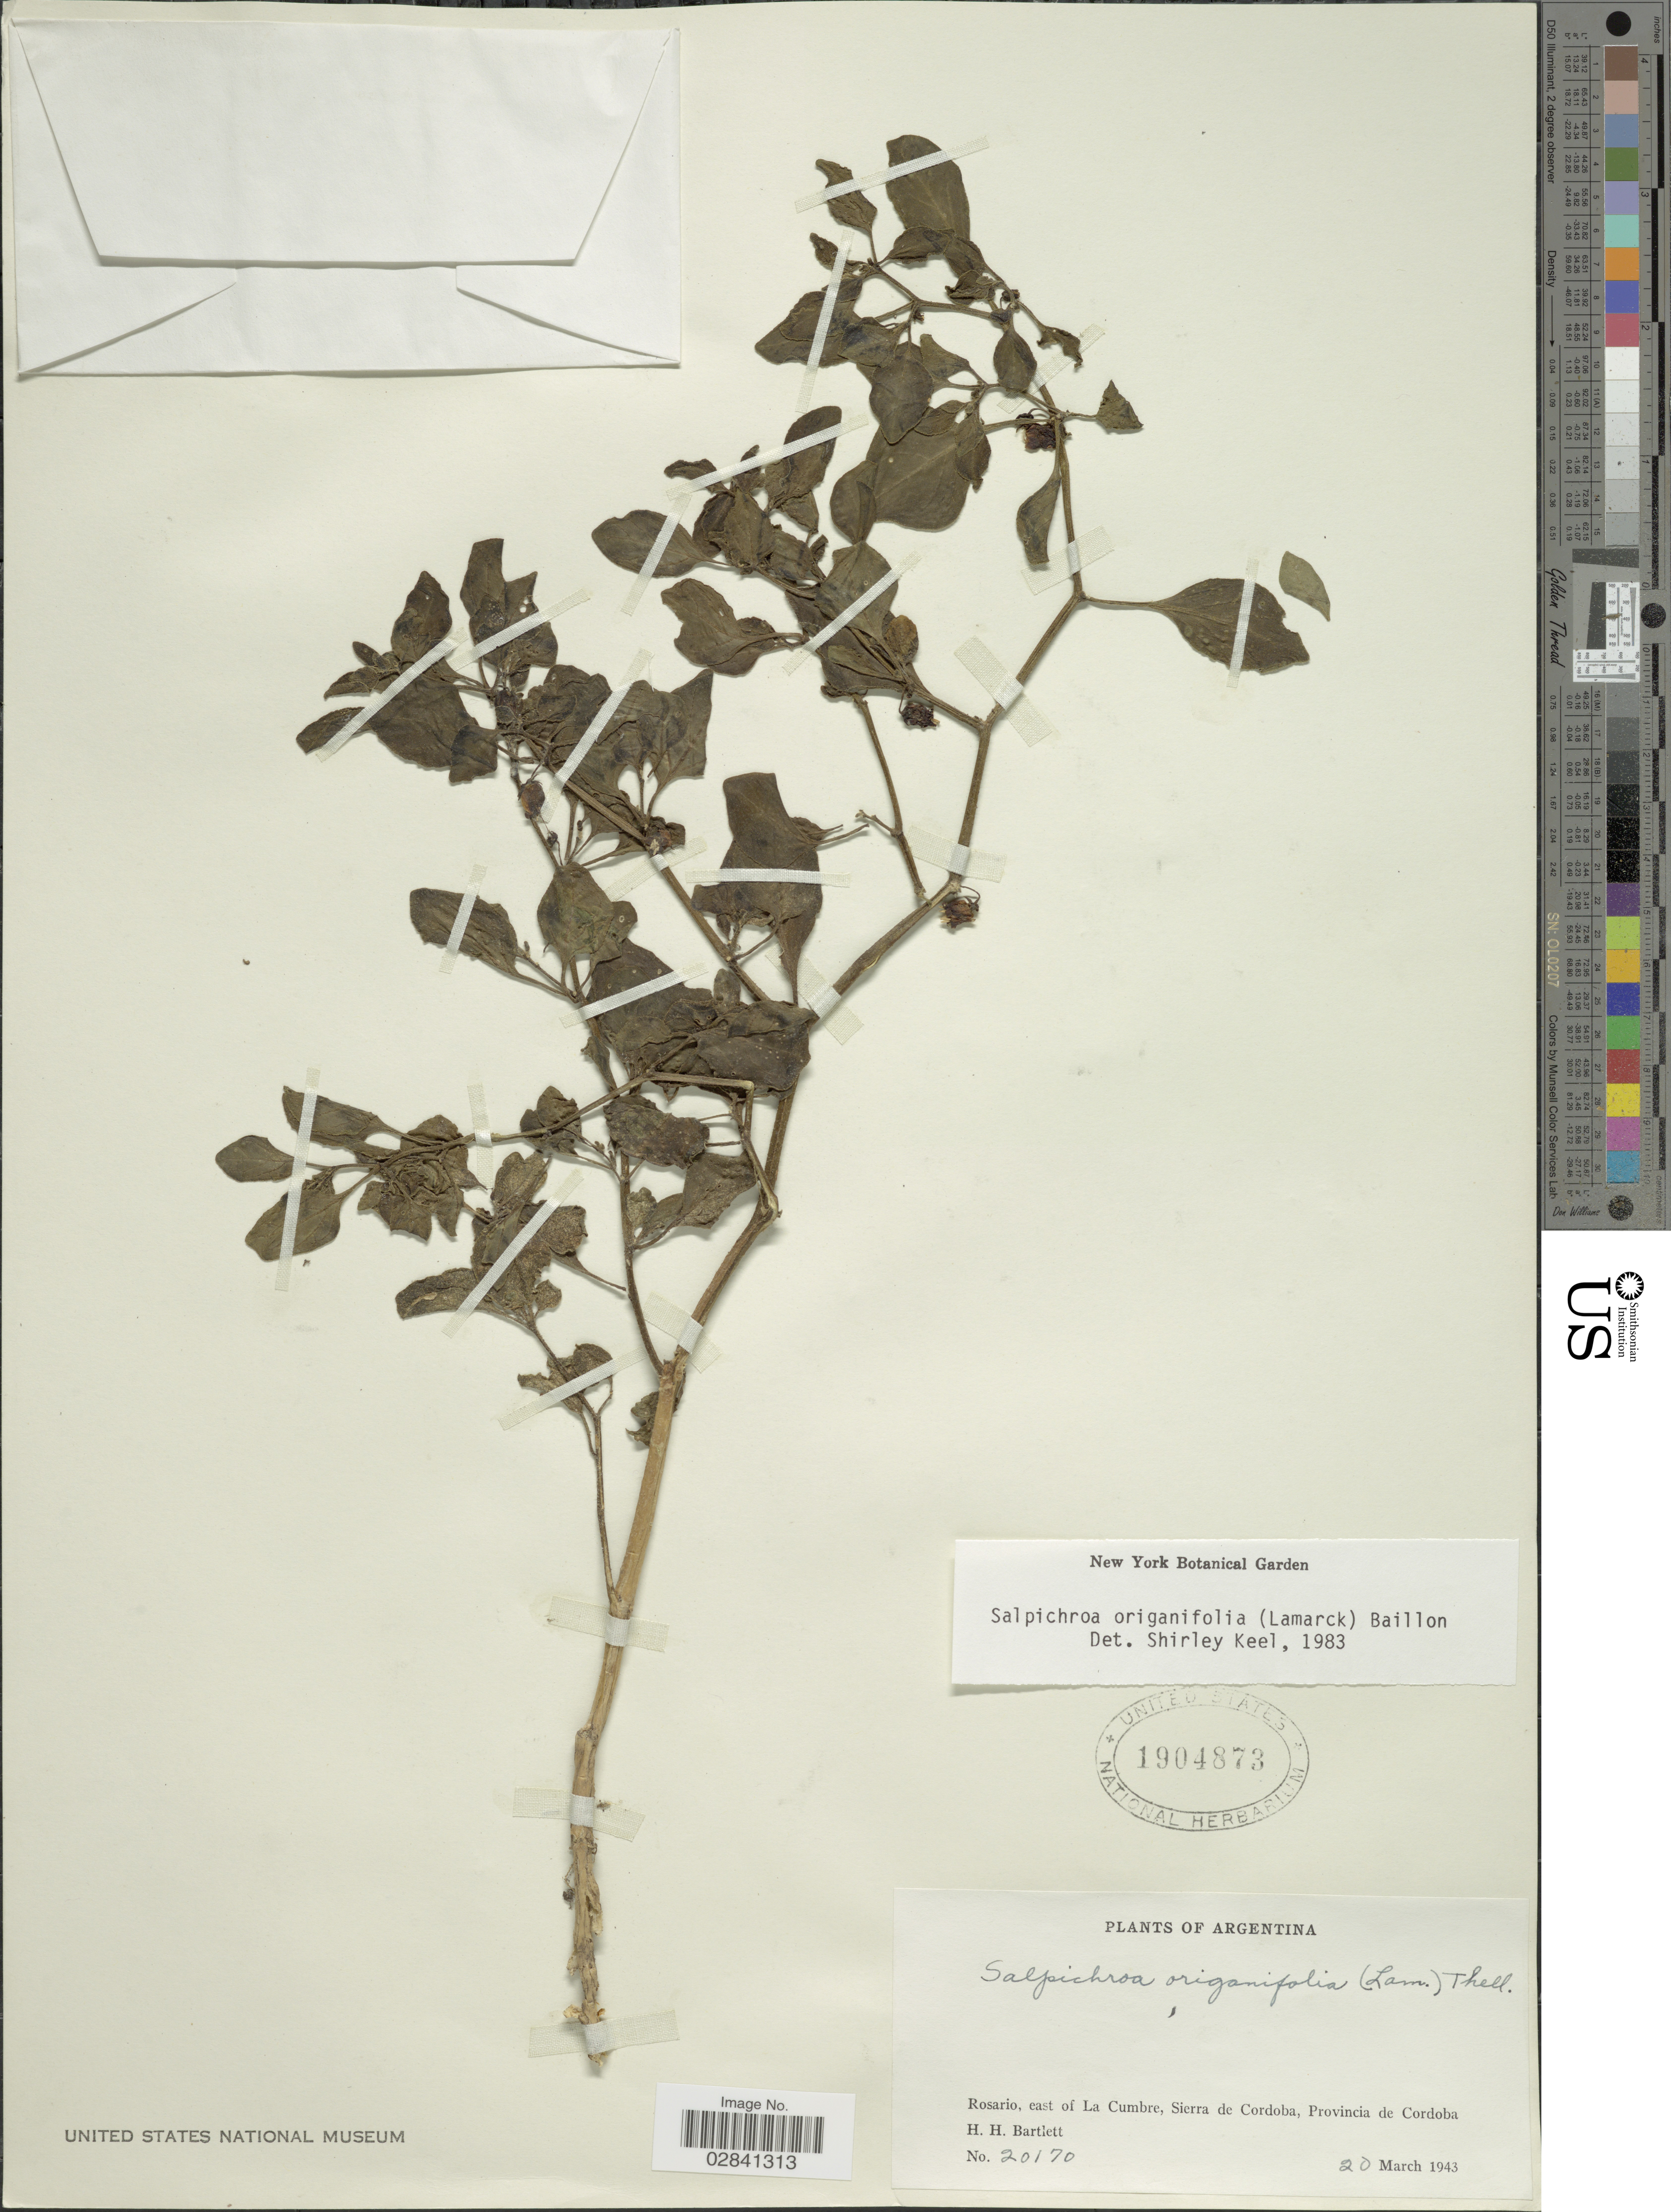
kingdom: Plantae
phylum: Tracheophyta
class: Magnoliopsida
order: Solanales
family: Solanaceae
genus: Salpichroa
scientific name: Salpichroa origanifolia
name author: (Lam.) Baill.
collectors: H. H. Bartlett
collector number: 20170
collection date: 1943-03-20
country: Argentina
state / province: Cordoba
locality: Rosario, east of La Cumbre, Sierra de Cordoba.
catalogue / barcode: US 1904873